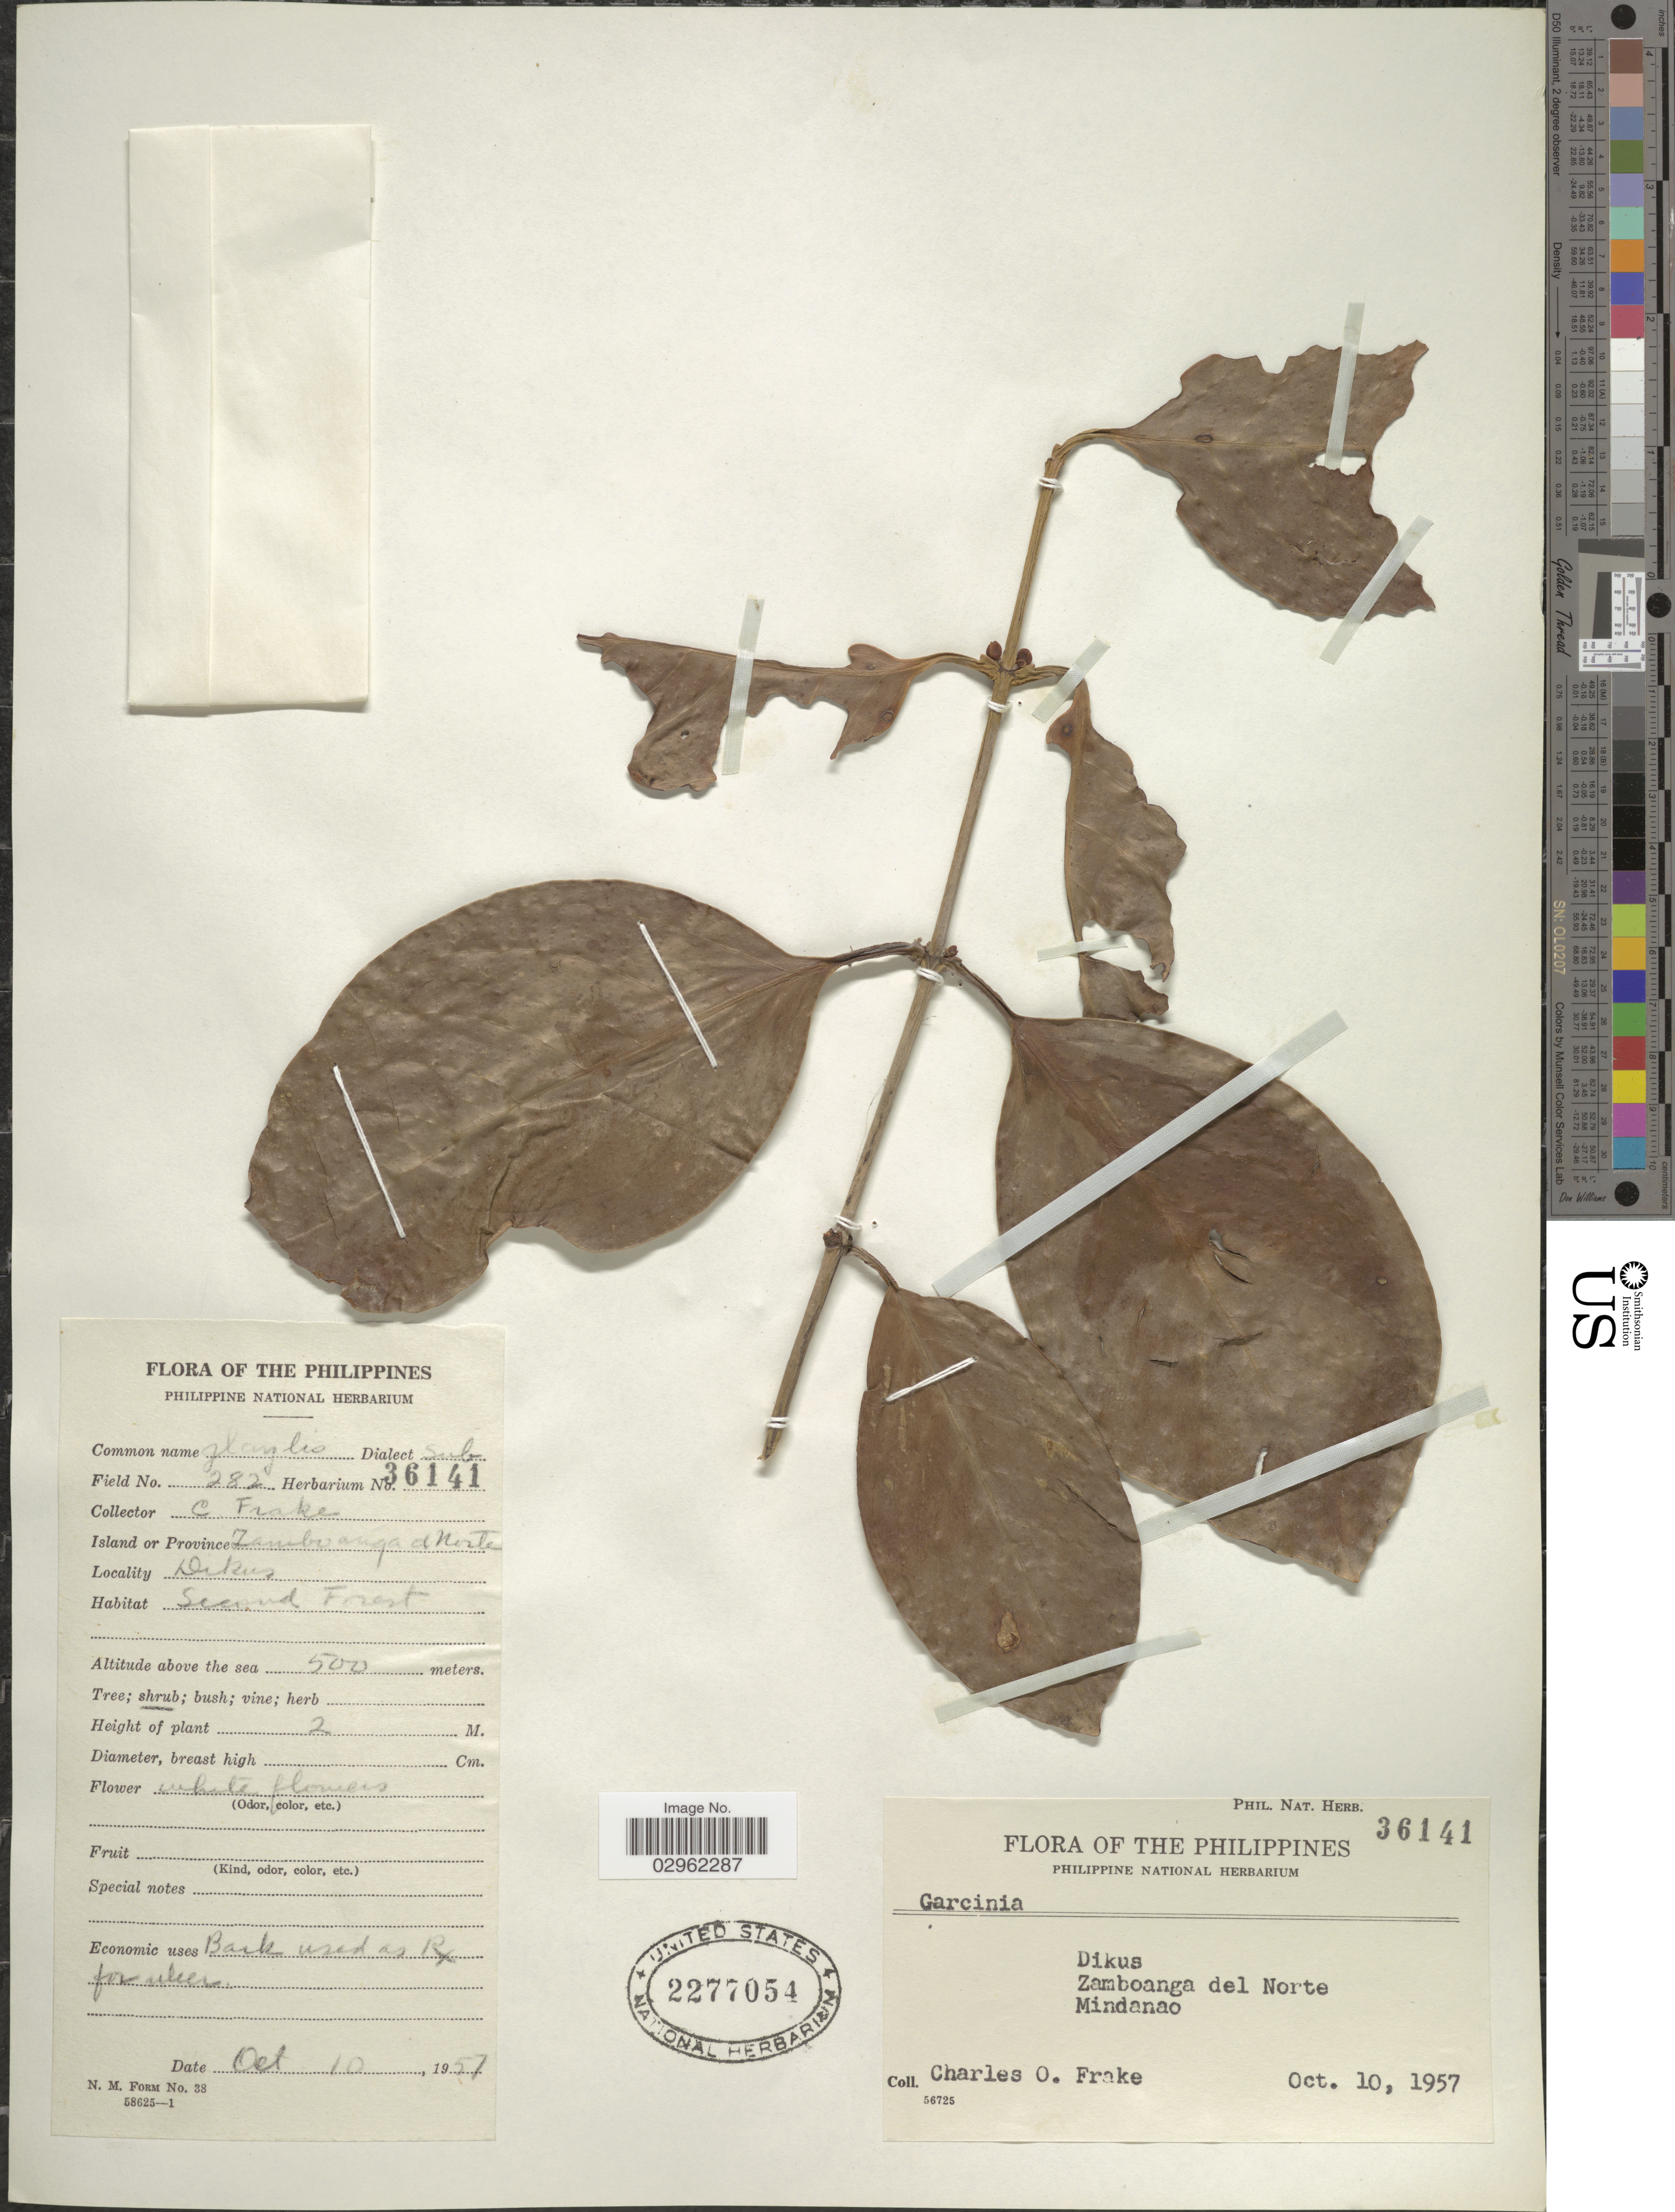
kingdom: Plantae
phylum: Tracheophyta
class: Magnoliopsida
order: Malpighiales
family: Clusiaceae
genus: Garcinia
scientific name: Garcinia sp.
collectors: C. O. Frake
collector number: Phil.Nat.Herb.36141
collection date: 1957-10-10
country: Philippines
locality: Dikus, Zamboanga del Norte, Mindanao.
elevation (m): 500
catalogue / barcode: US 2277054